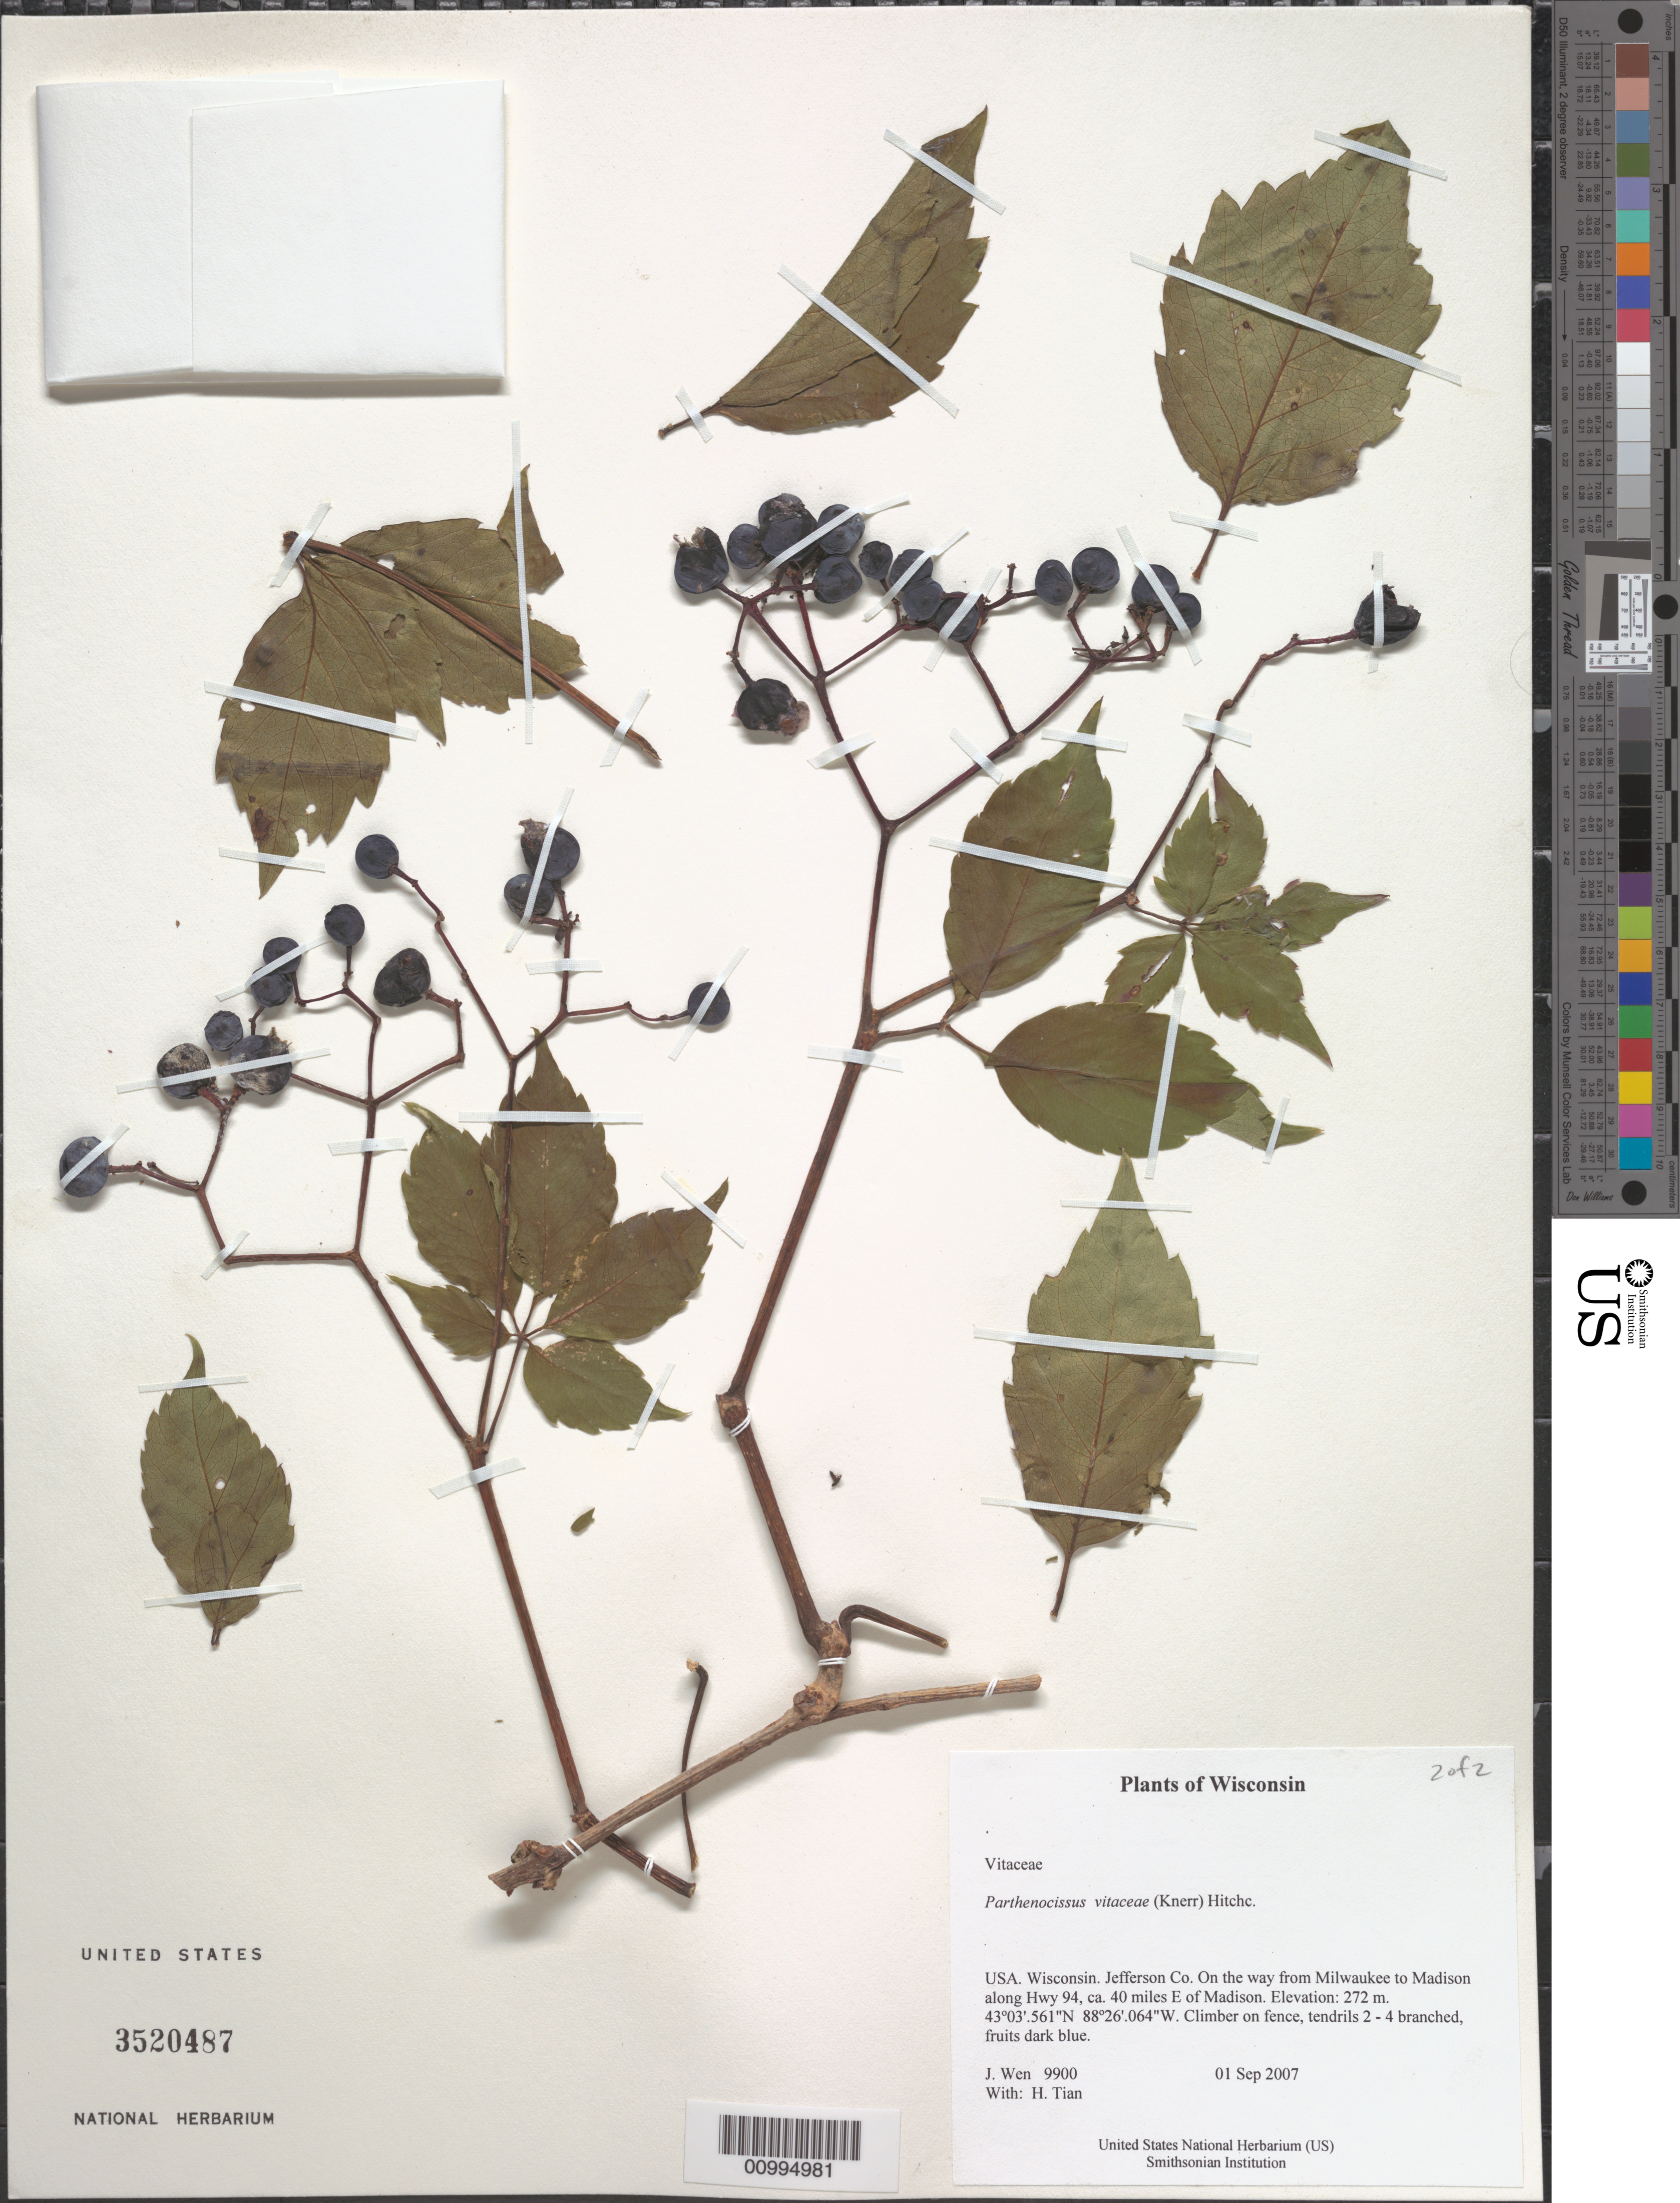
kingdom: Plantae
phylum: Tracheophyta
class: Magnoliopsida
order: Vitales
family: Vitaceae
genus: Parthenocissus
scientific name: Parthenocissus vitacea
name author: (Knerr) Hitchc.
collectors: J. Wen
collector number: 9900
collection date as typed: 01 Sep 2007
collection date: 2007-09-01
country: United States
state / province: Wisconsin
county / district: Jefferson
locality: On the way from Milwaukee to Madison along Hwy 94, ca. 40 miles E of Madison.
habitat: On fence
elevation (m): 272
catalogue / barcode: US 3520487